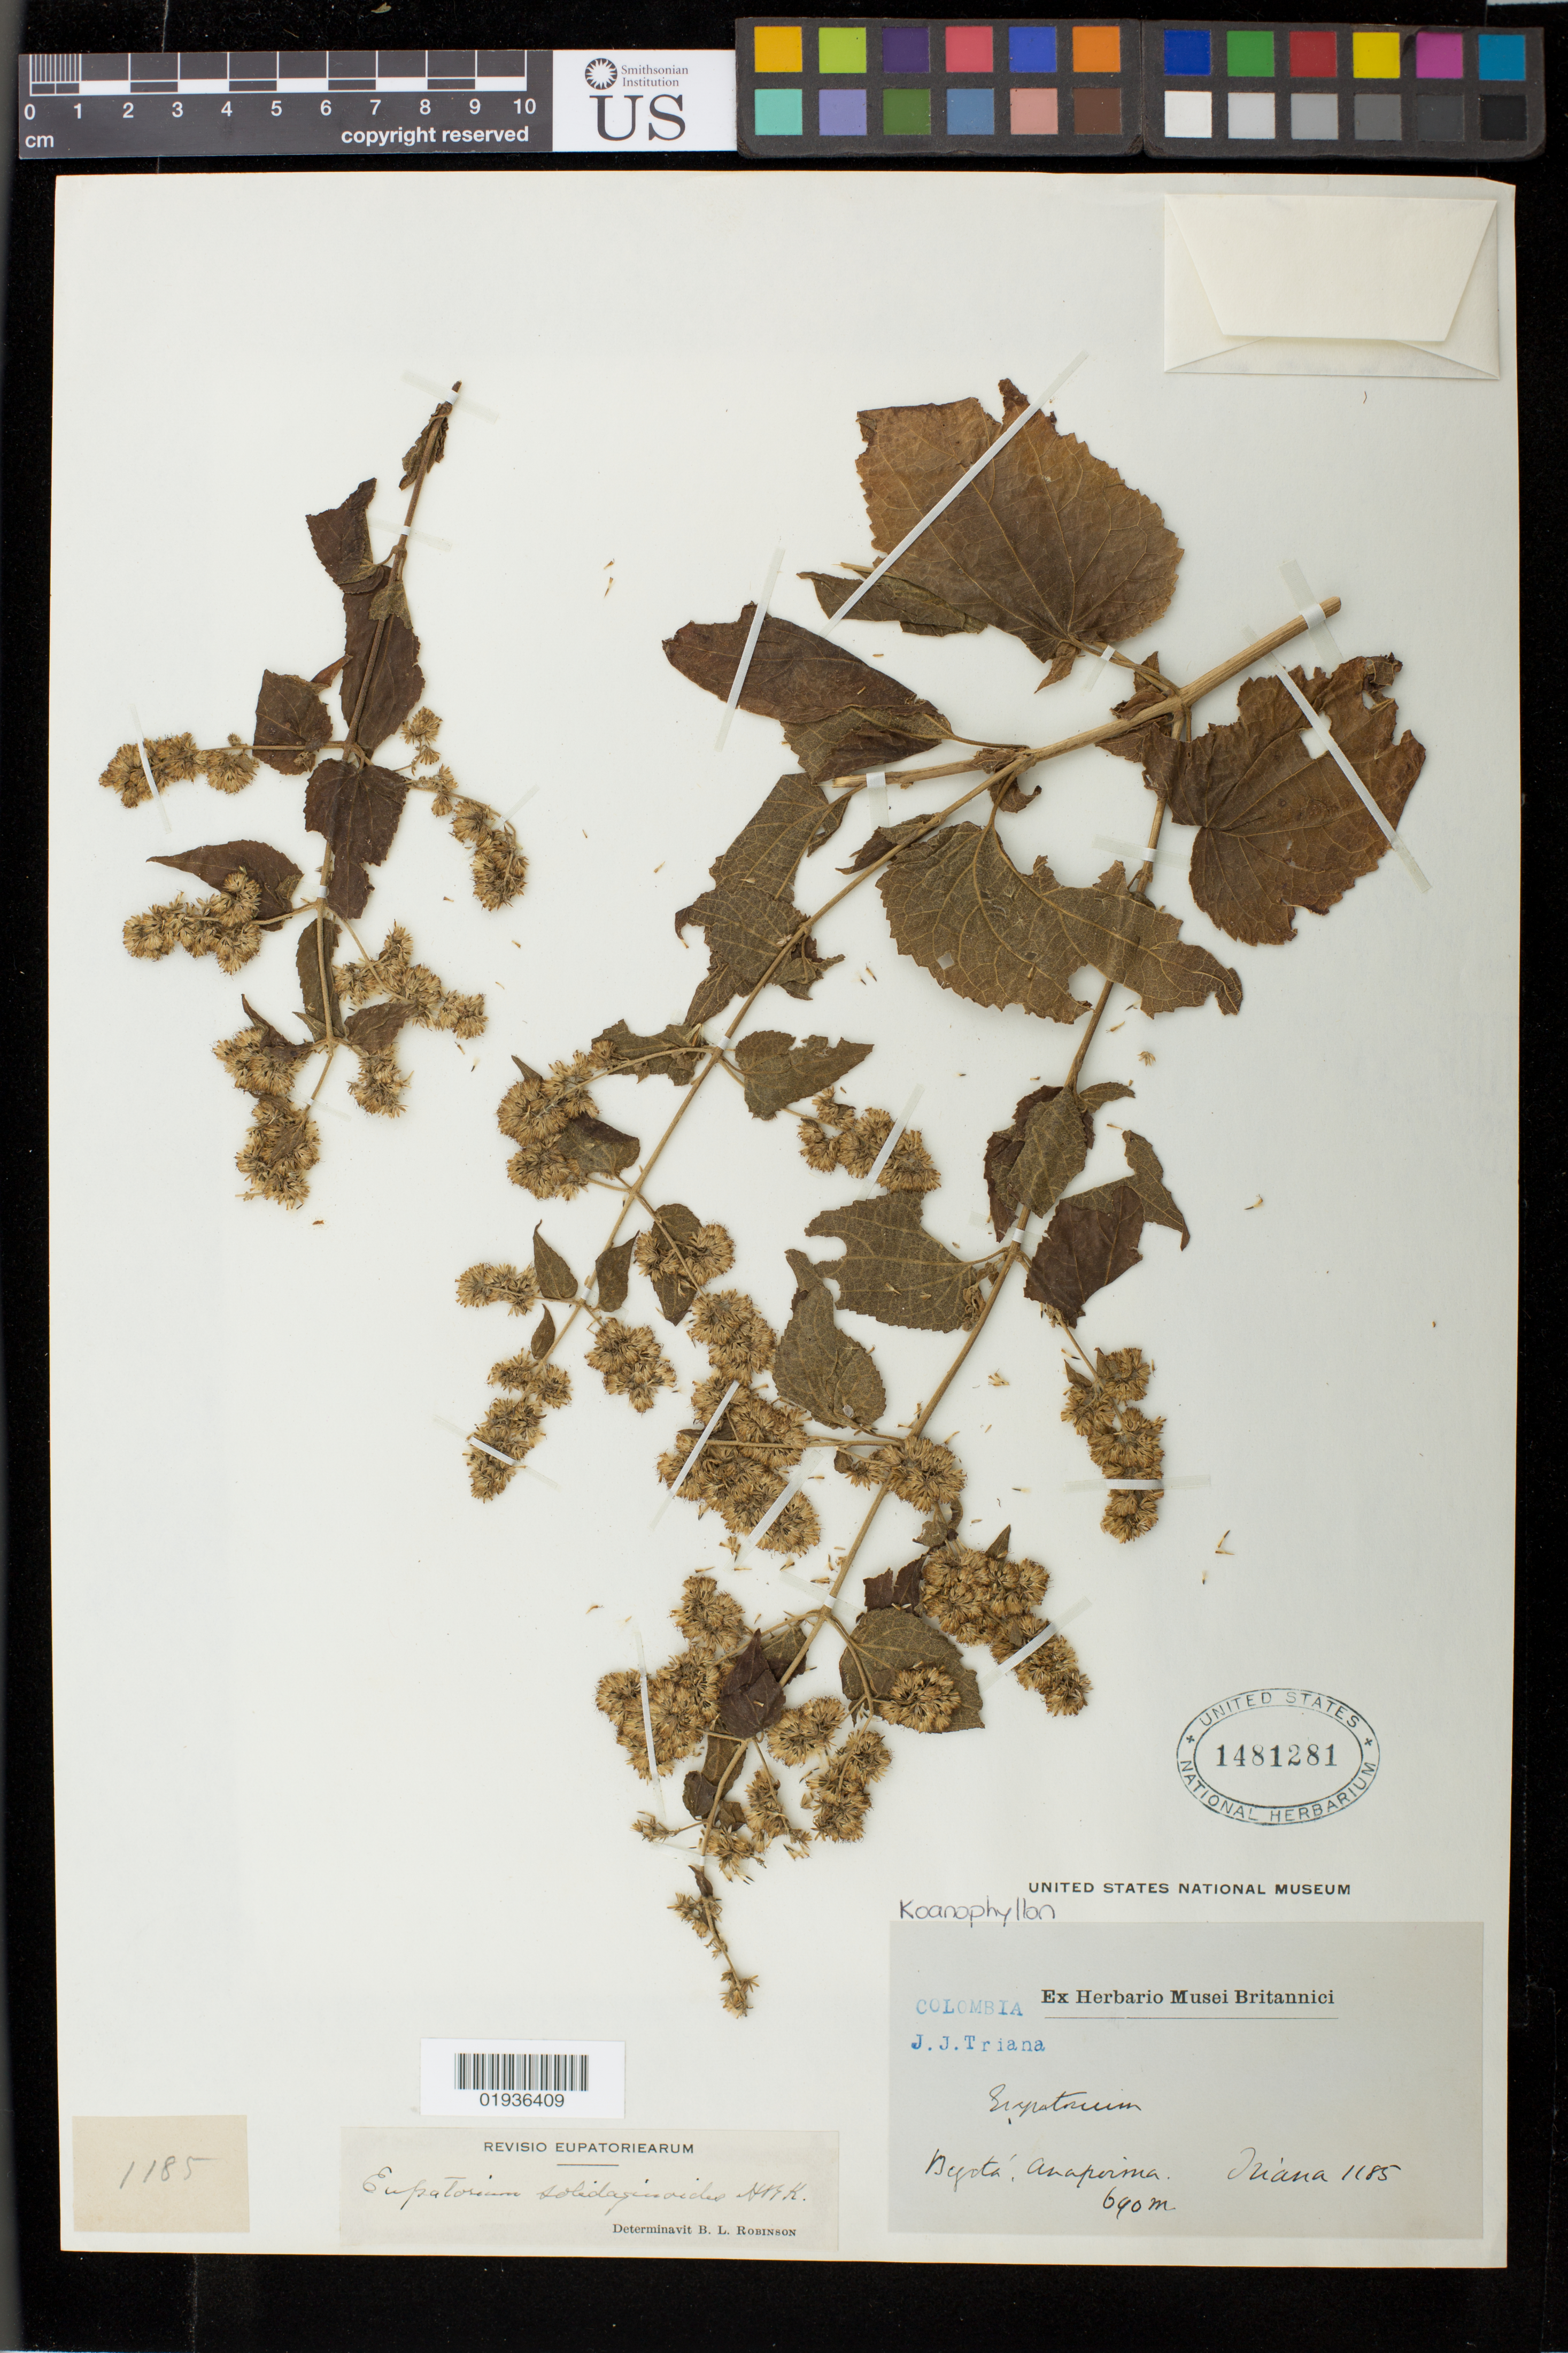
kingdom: Plantae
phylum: Tracheophyta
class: Magnoliopsida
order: Asterales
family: Asteraceae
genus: Koanophyllon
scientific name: Koanophyllon solidaginifolium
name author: (A. Gray) R.M. King & H. Rob.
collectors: J. J. Triana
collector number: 1185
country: Colombia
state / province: Bogota D.C.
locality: Bogotá, Anapoima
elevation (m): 690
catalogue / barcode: US 1481281